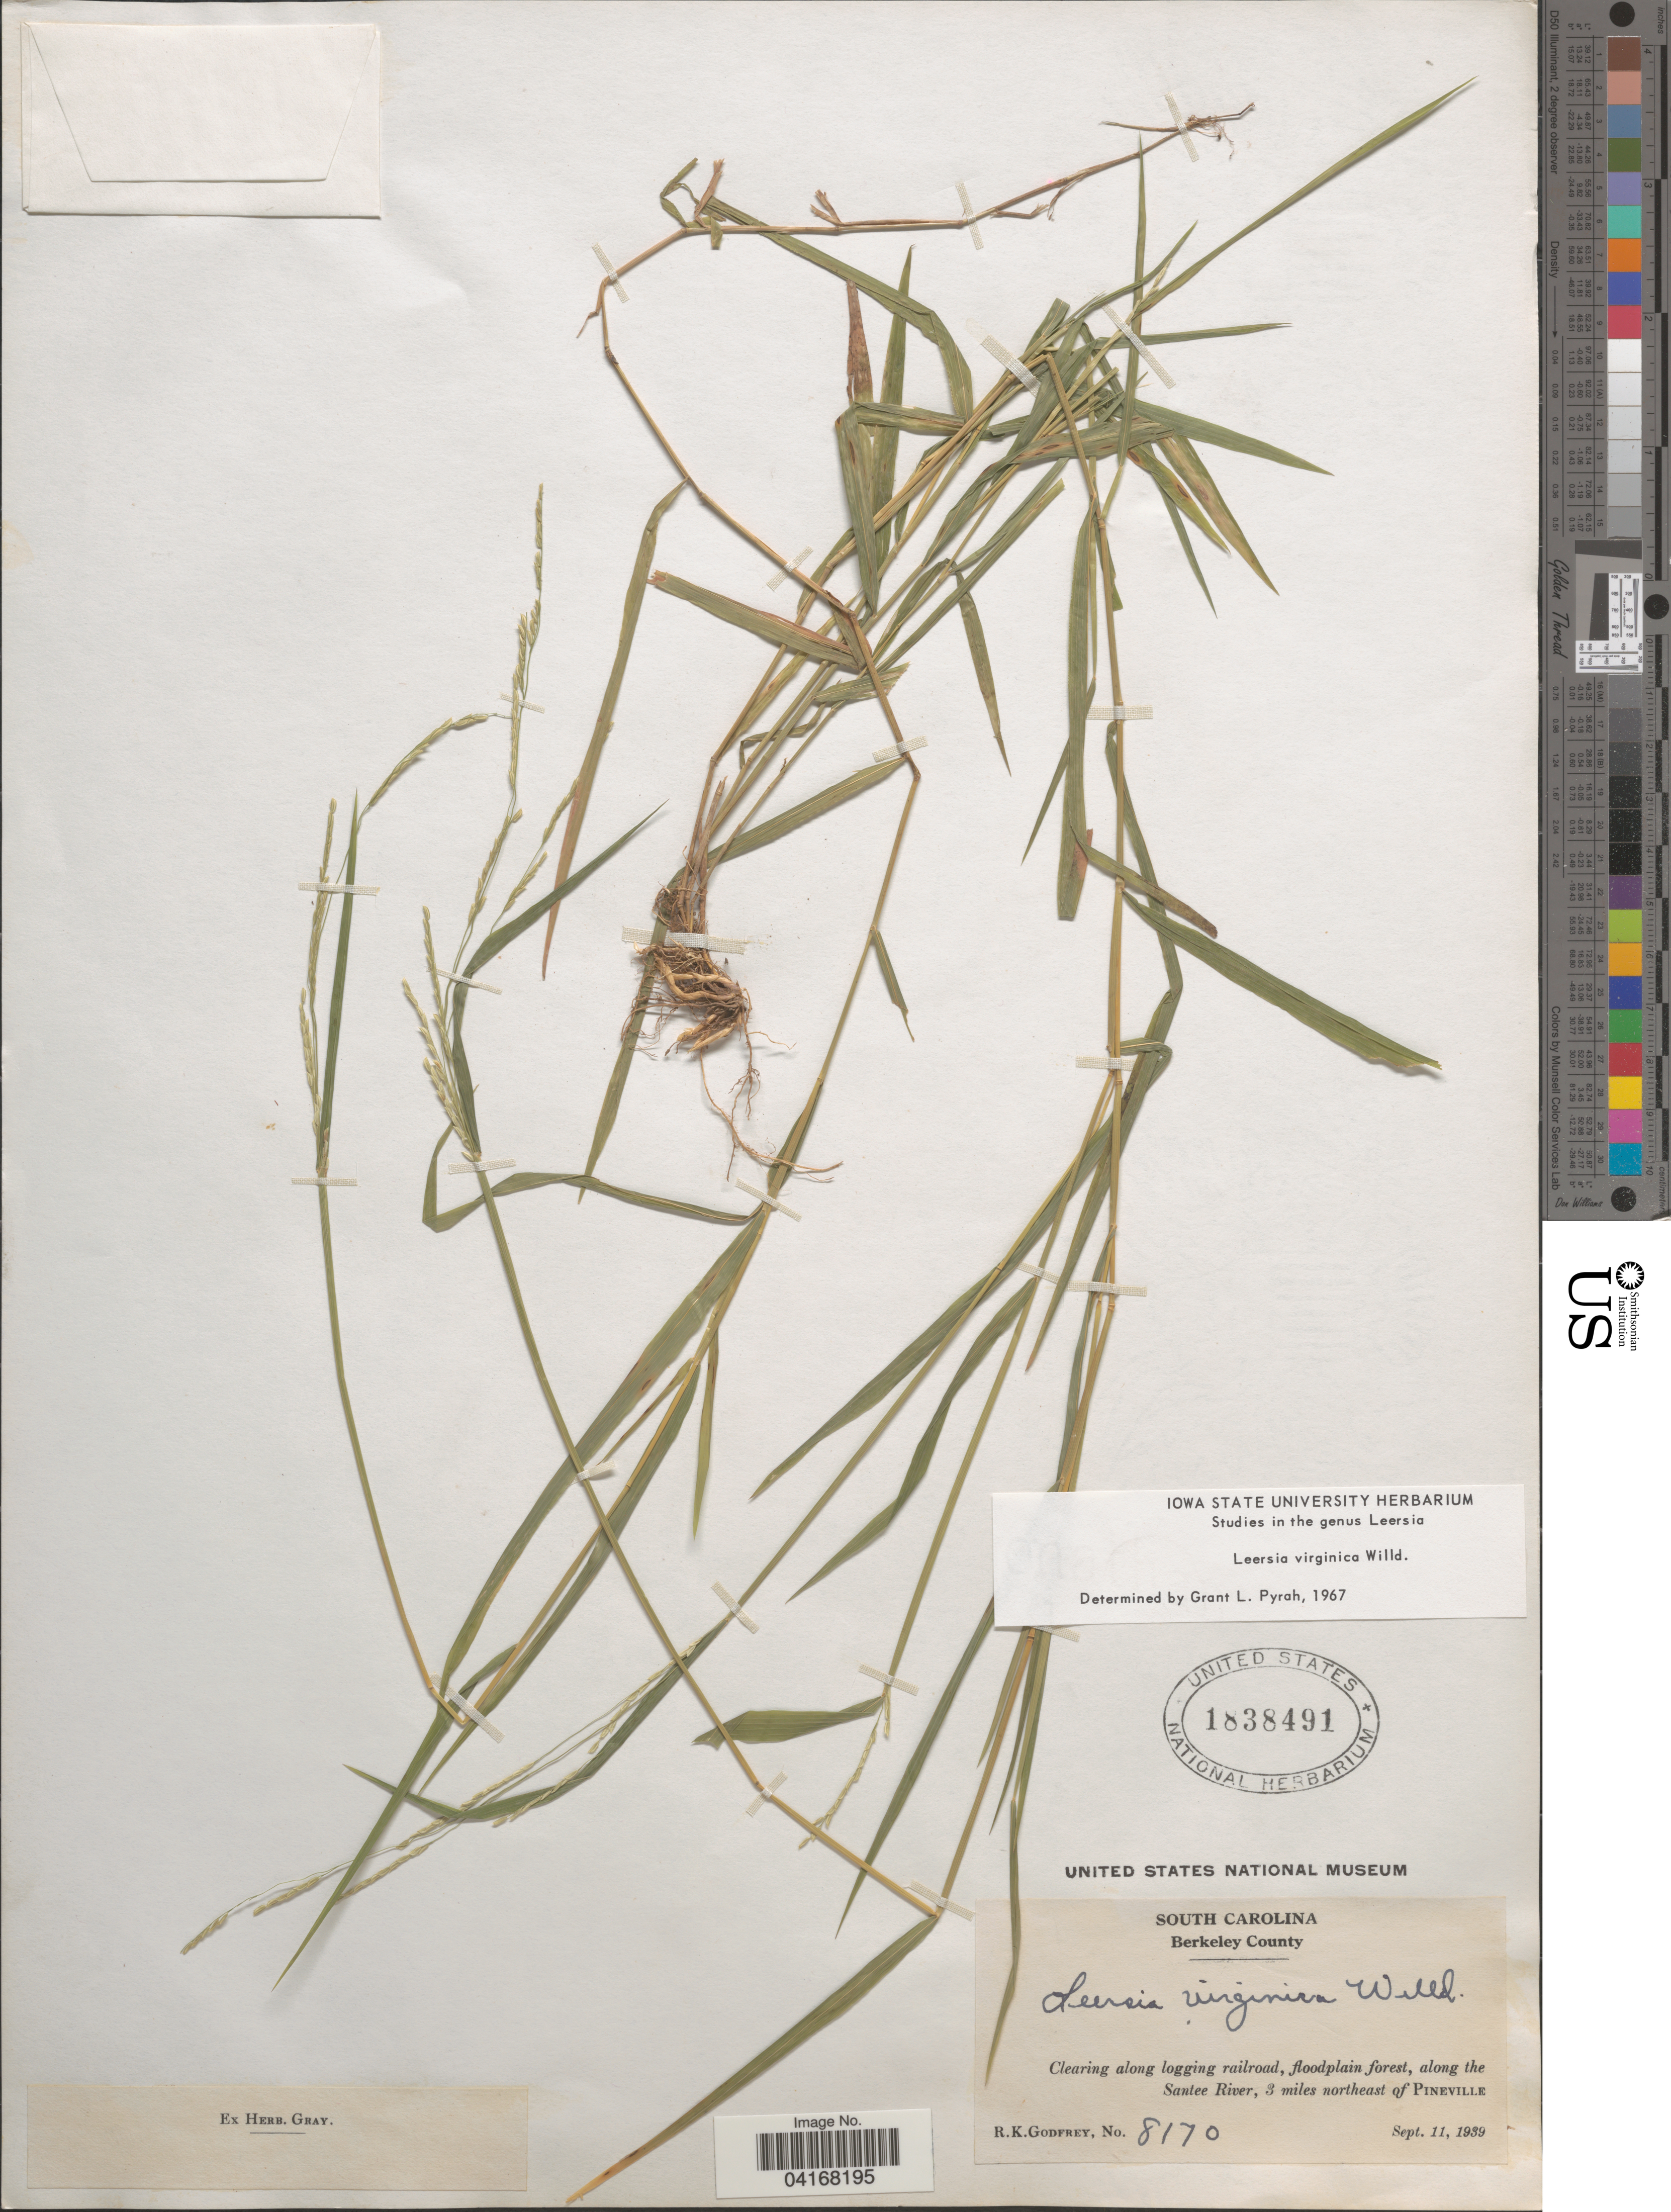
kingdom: Plantae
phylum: Tracheophyta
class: Liliopsida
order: Poales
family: Poaceae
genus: Leersia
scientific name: Leersia virginica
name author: Willd.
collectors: R. K. Godfrey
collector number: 8170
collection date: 1939-09-11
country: United States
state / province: South Carolina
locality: Berkeley County. Clearing along logging railroad, floodplain forest, along the Santee River, 3 miles northeast of Pineville.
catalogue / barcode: US 1838491